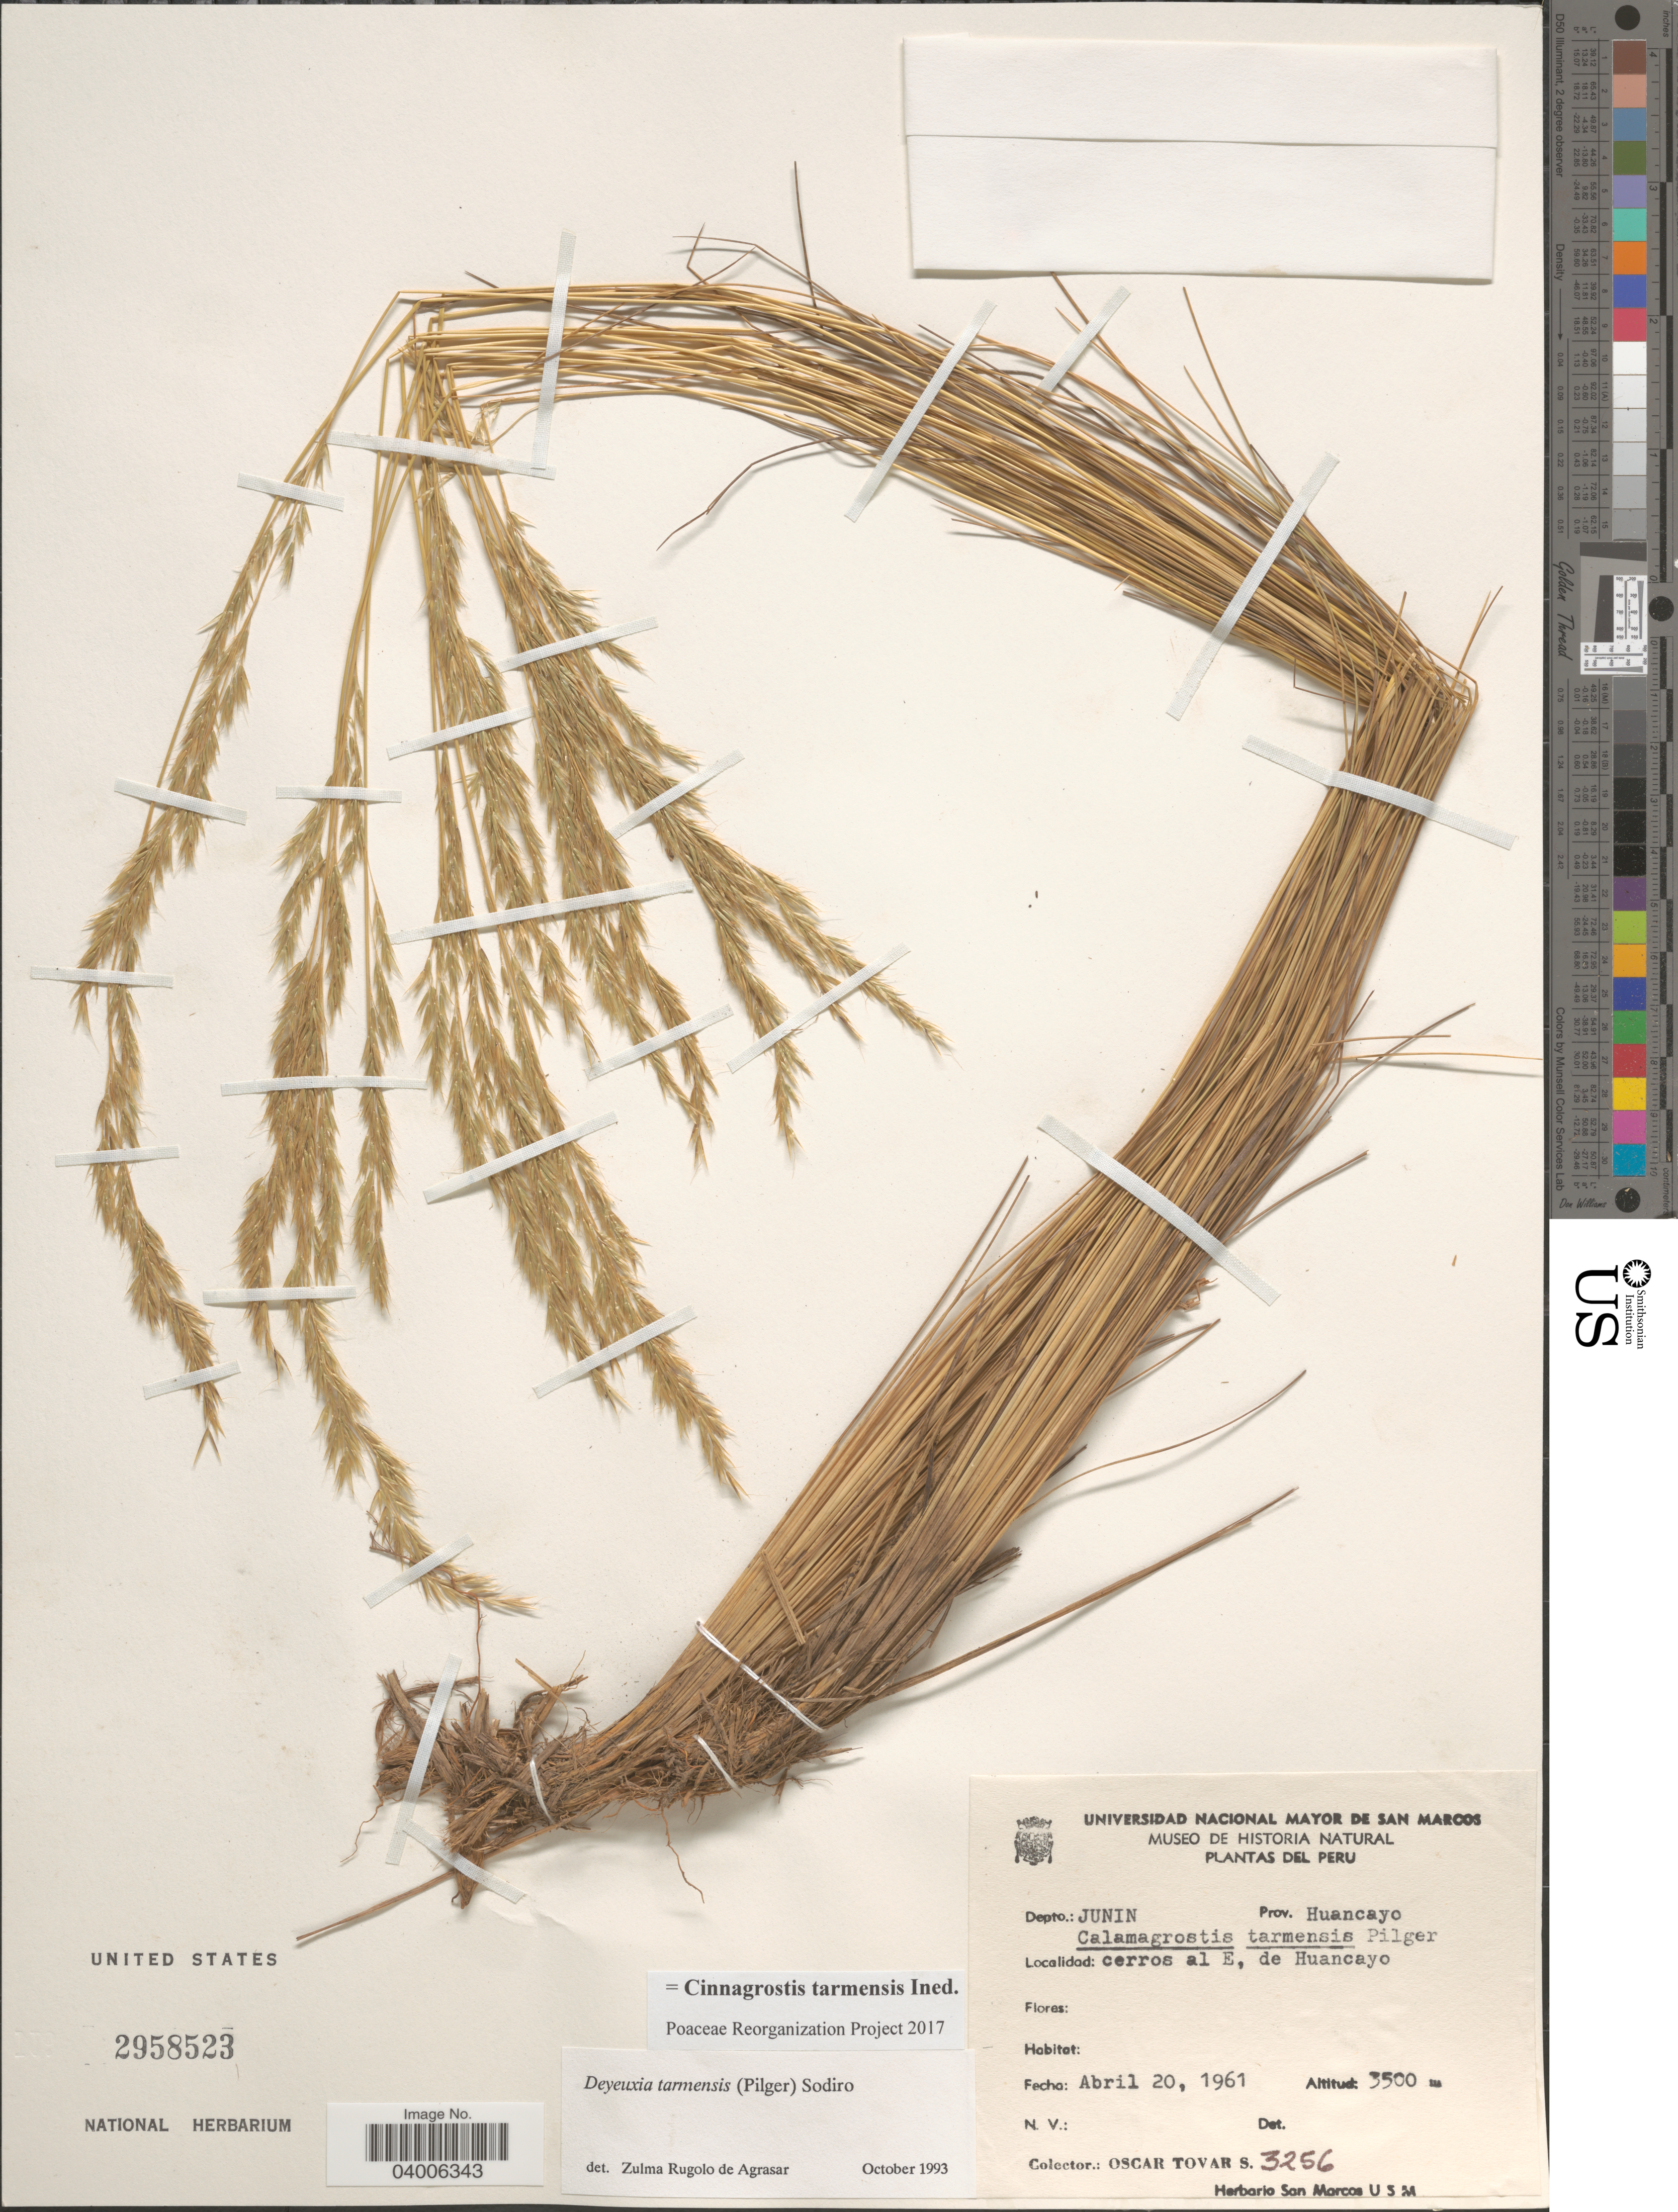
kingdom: Plantae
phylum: Tracheophyta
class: Liliopsida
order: Poales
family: Poaceae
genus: Cinnagrostis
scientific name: Cinnagrostis tarmensis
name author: (Pilg.) P.M. Peterson et al.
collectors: Ó. Tovar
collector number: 3256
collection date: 1961-04-20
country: Peru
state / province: Junín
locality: Depto.: Junin. Prov. Huancayo. Cerros al E, de Huancayo.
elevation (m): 3500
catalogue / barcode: US 2958523